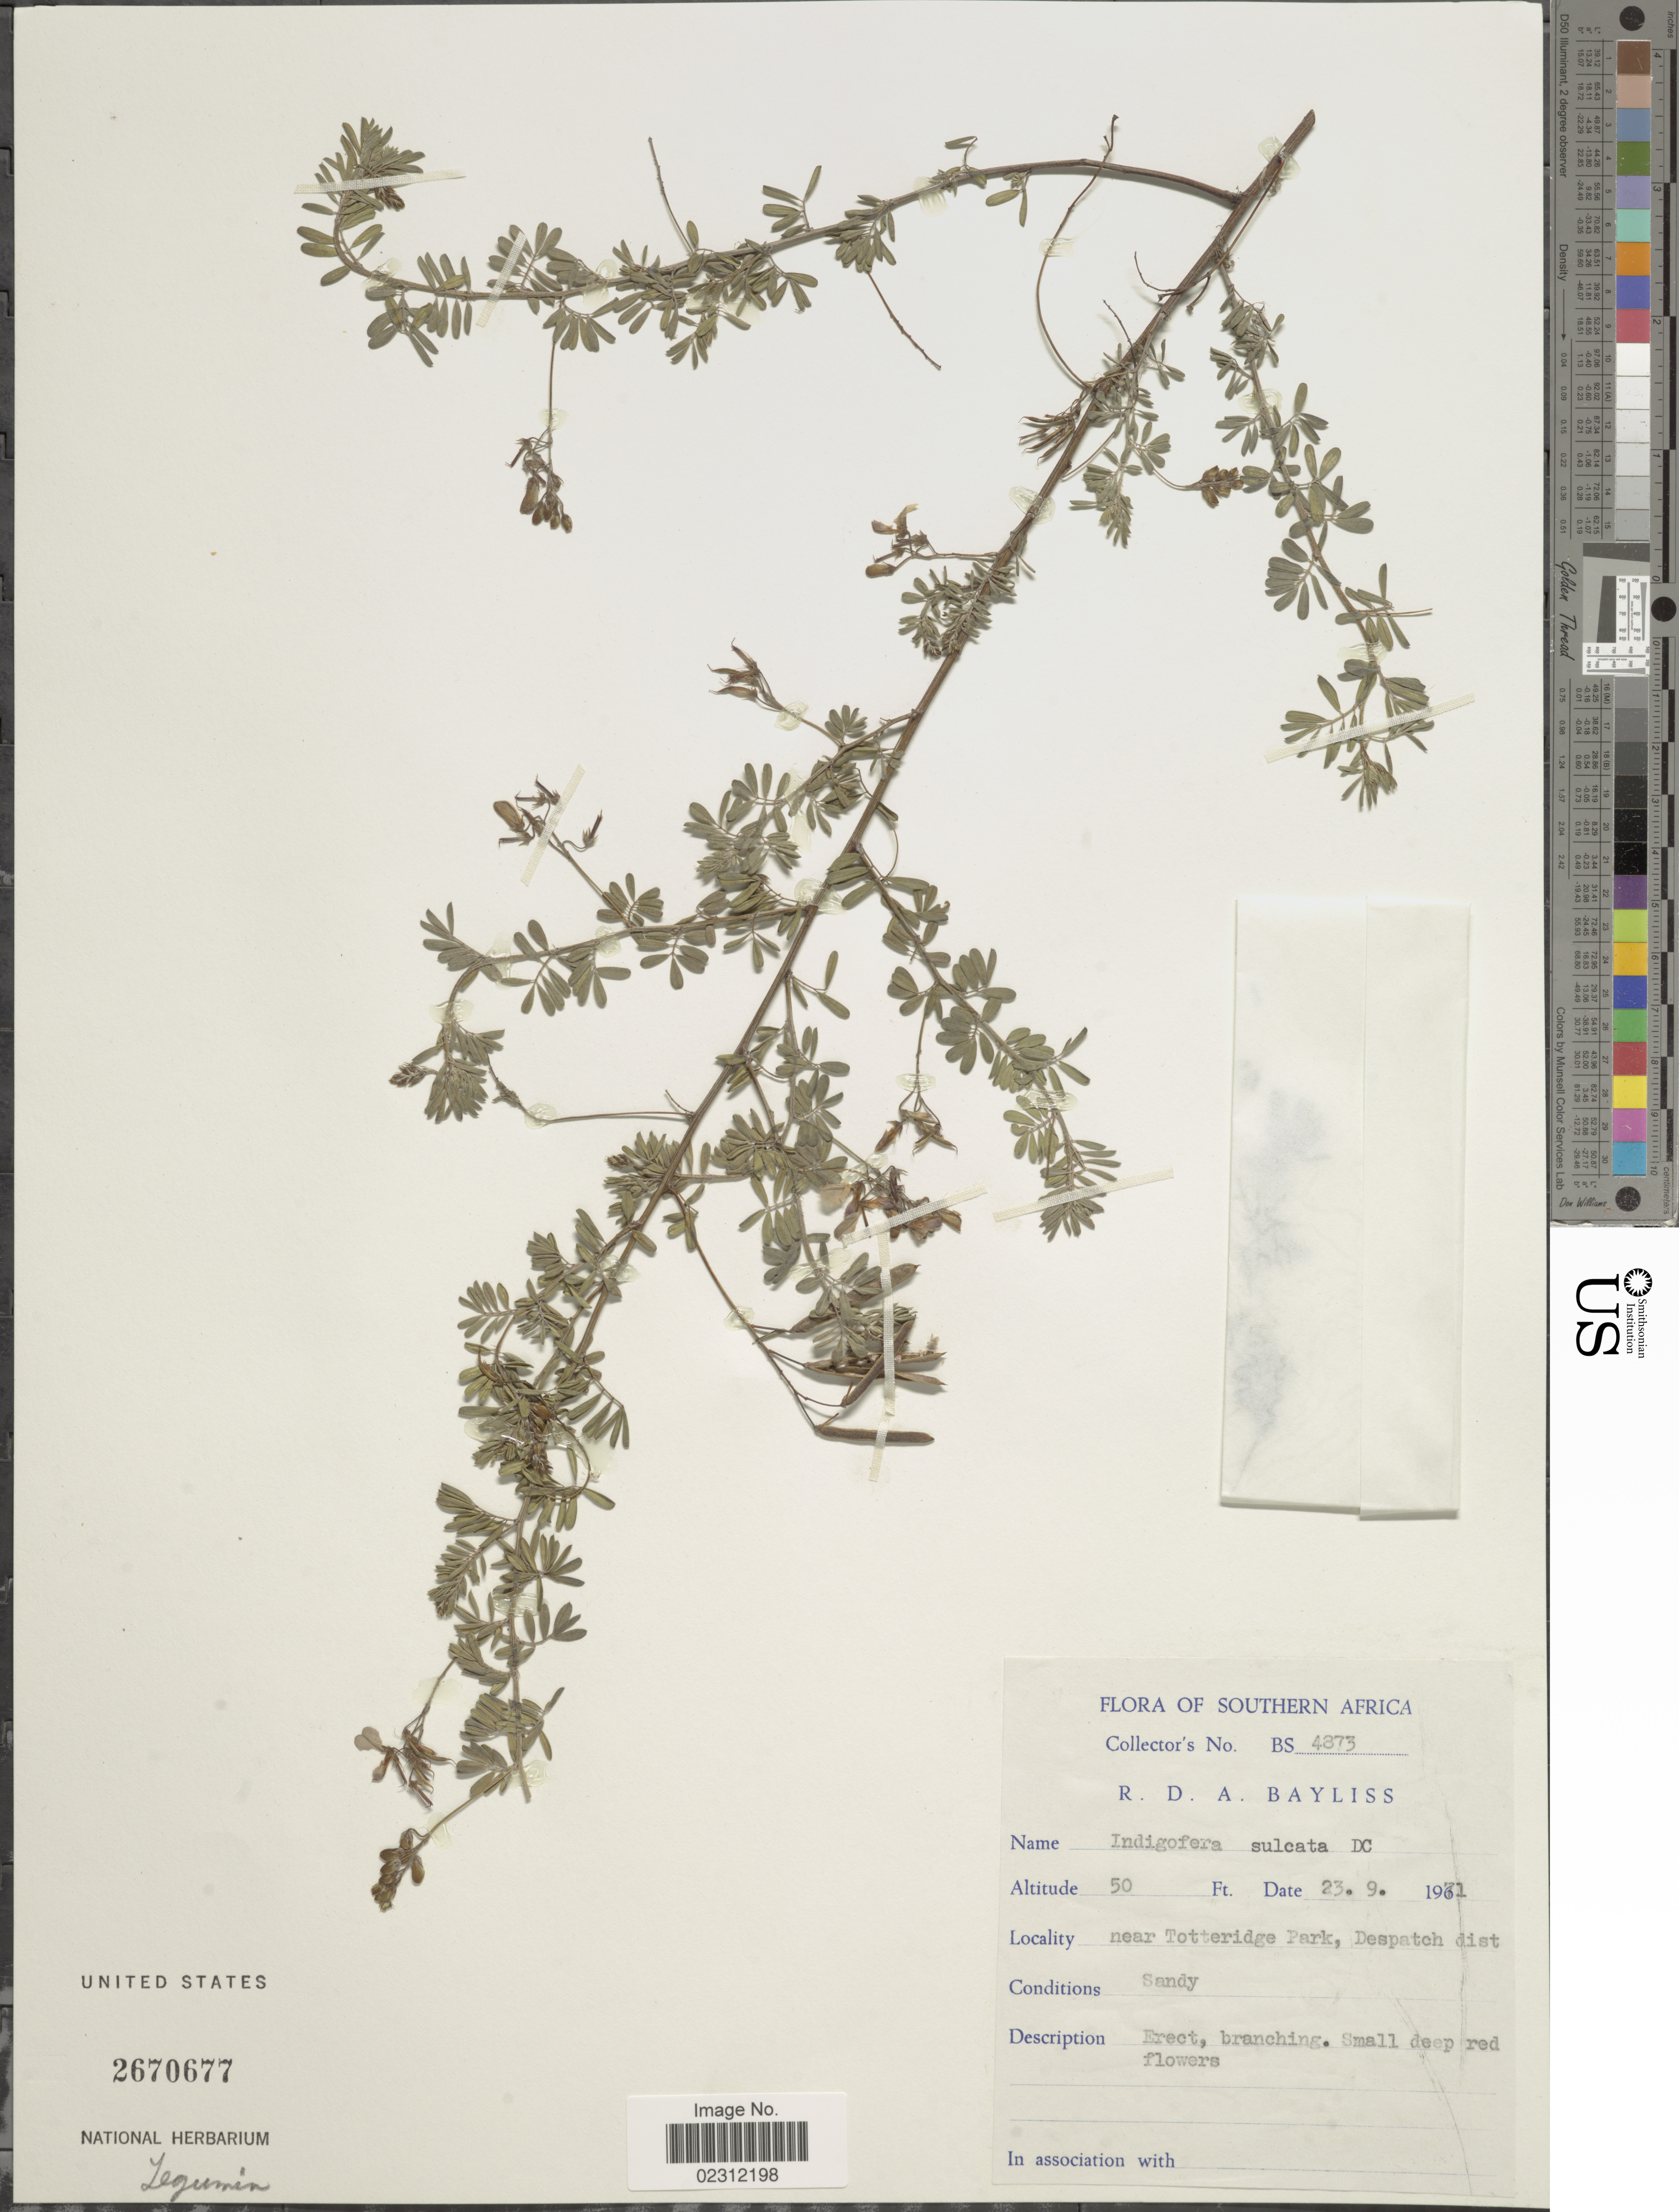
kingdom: Plantae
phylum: Tracheophyta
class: Magnoliopsida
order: Fabales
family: Fabaceae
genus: Indigofera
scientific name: Indigofera sulcata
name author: DC.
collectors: R. Bayliss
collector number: BS 4873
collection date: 1971-09-23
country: South Africa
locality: Southern Africa, near Totteridge Park, Despatch dist.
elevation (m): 15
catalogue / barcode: US 2670677